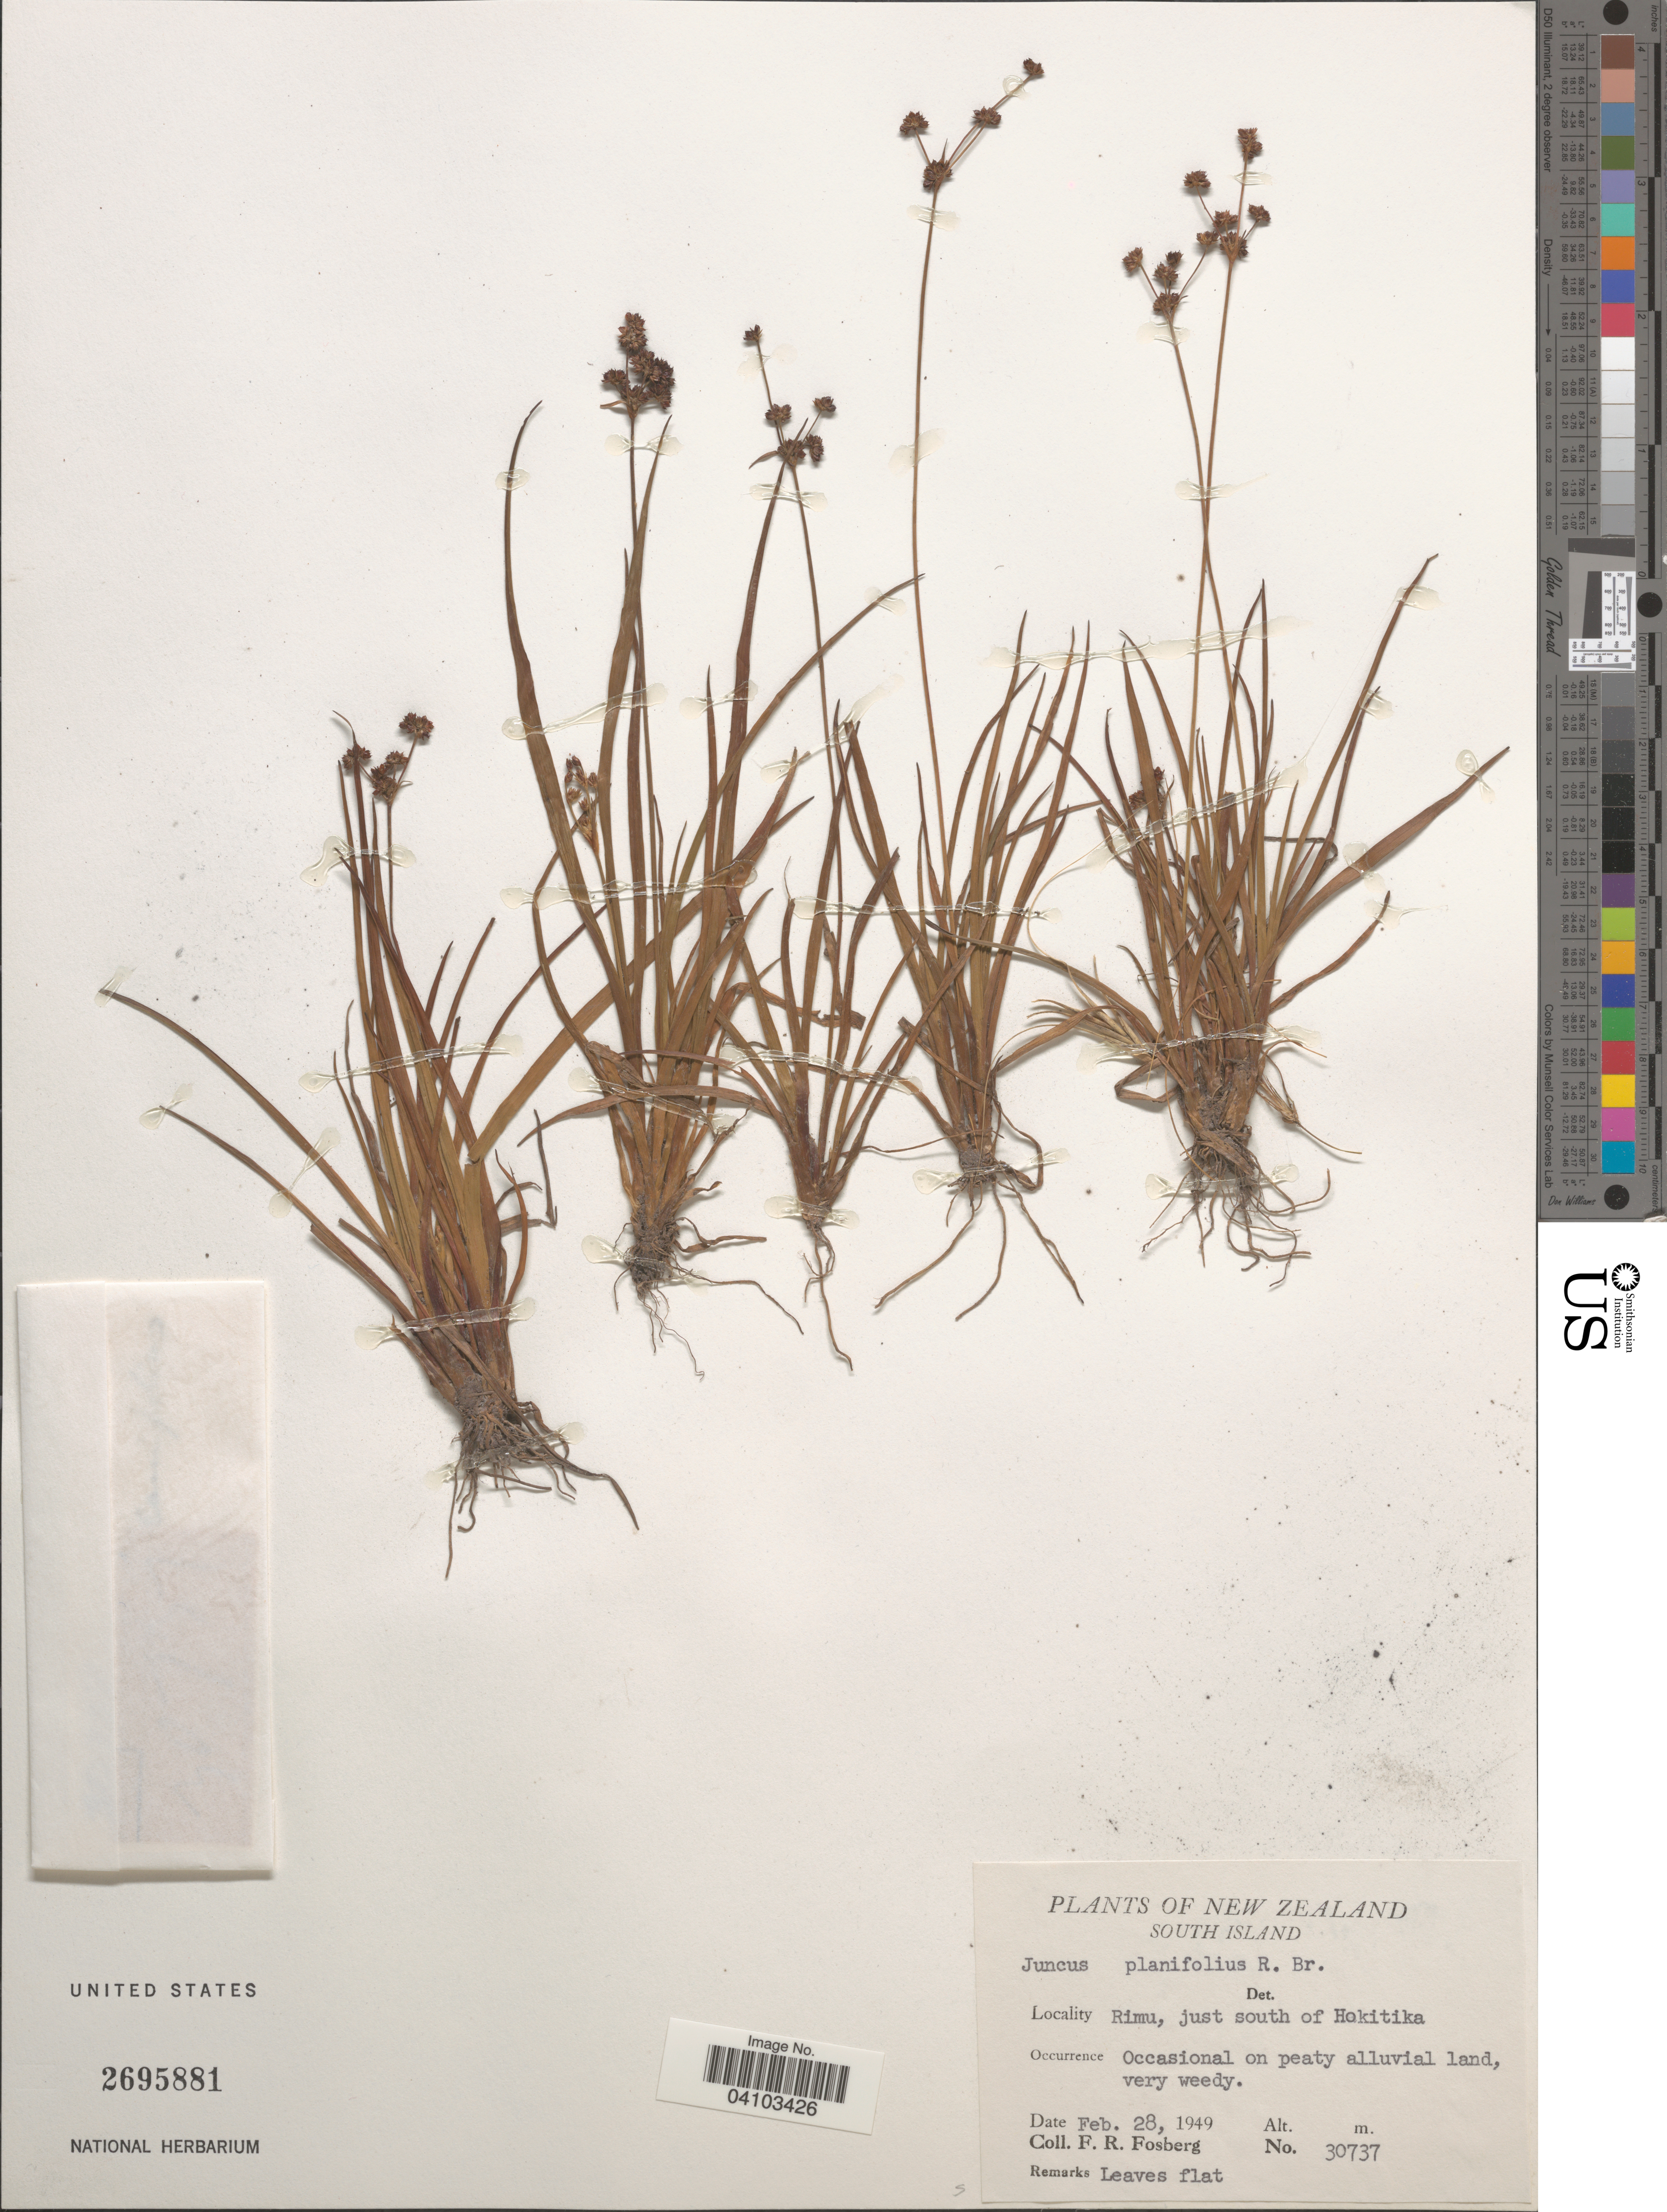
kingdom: Plantae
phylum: Tracheophyta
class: Liliopsida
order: Poales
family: Juncaceae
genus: Juncus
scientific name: Juncus planifolius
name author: R. Br.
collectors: F. R. Fosberg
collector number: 30737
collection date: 1949-02-28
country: New Zealand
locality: South Island. Rimu, just south of Hokitika.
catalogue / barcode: US 2695881